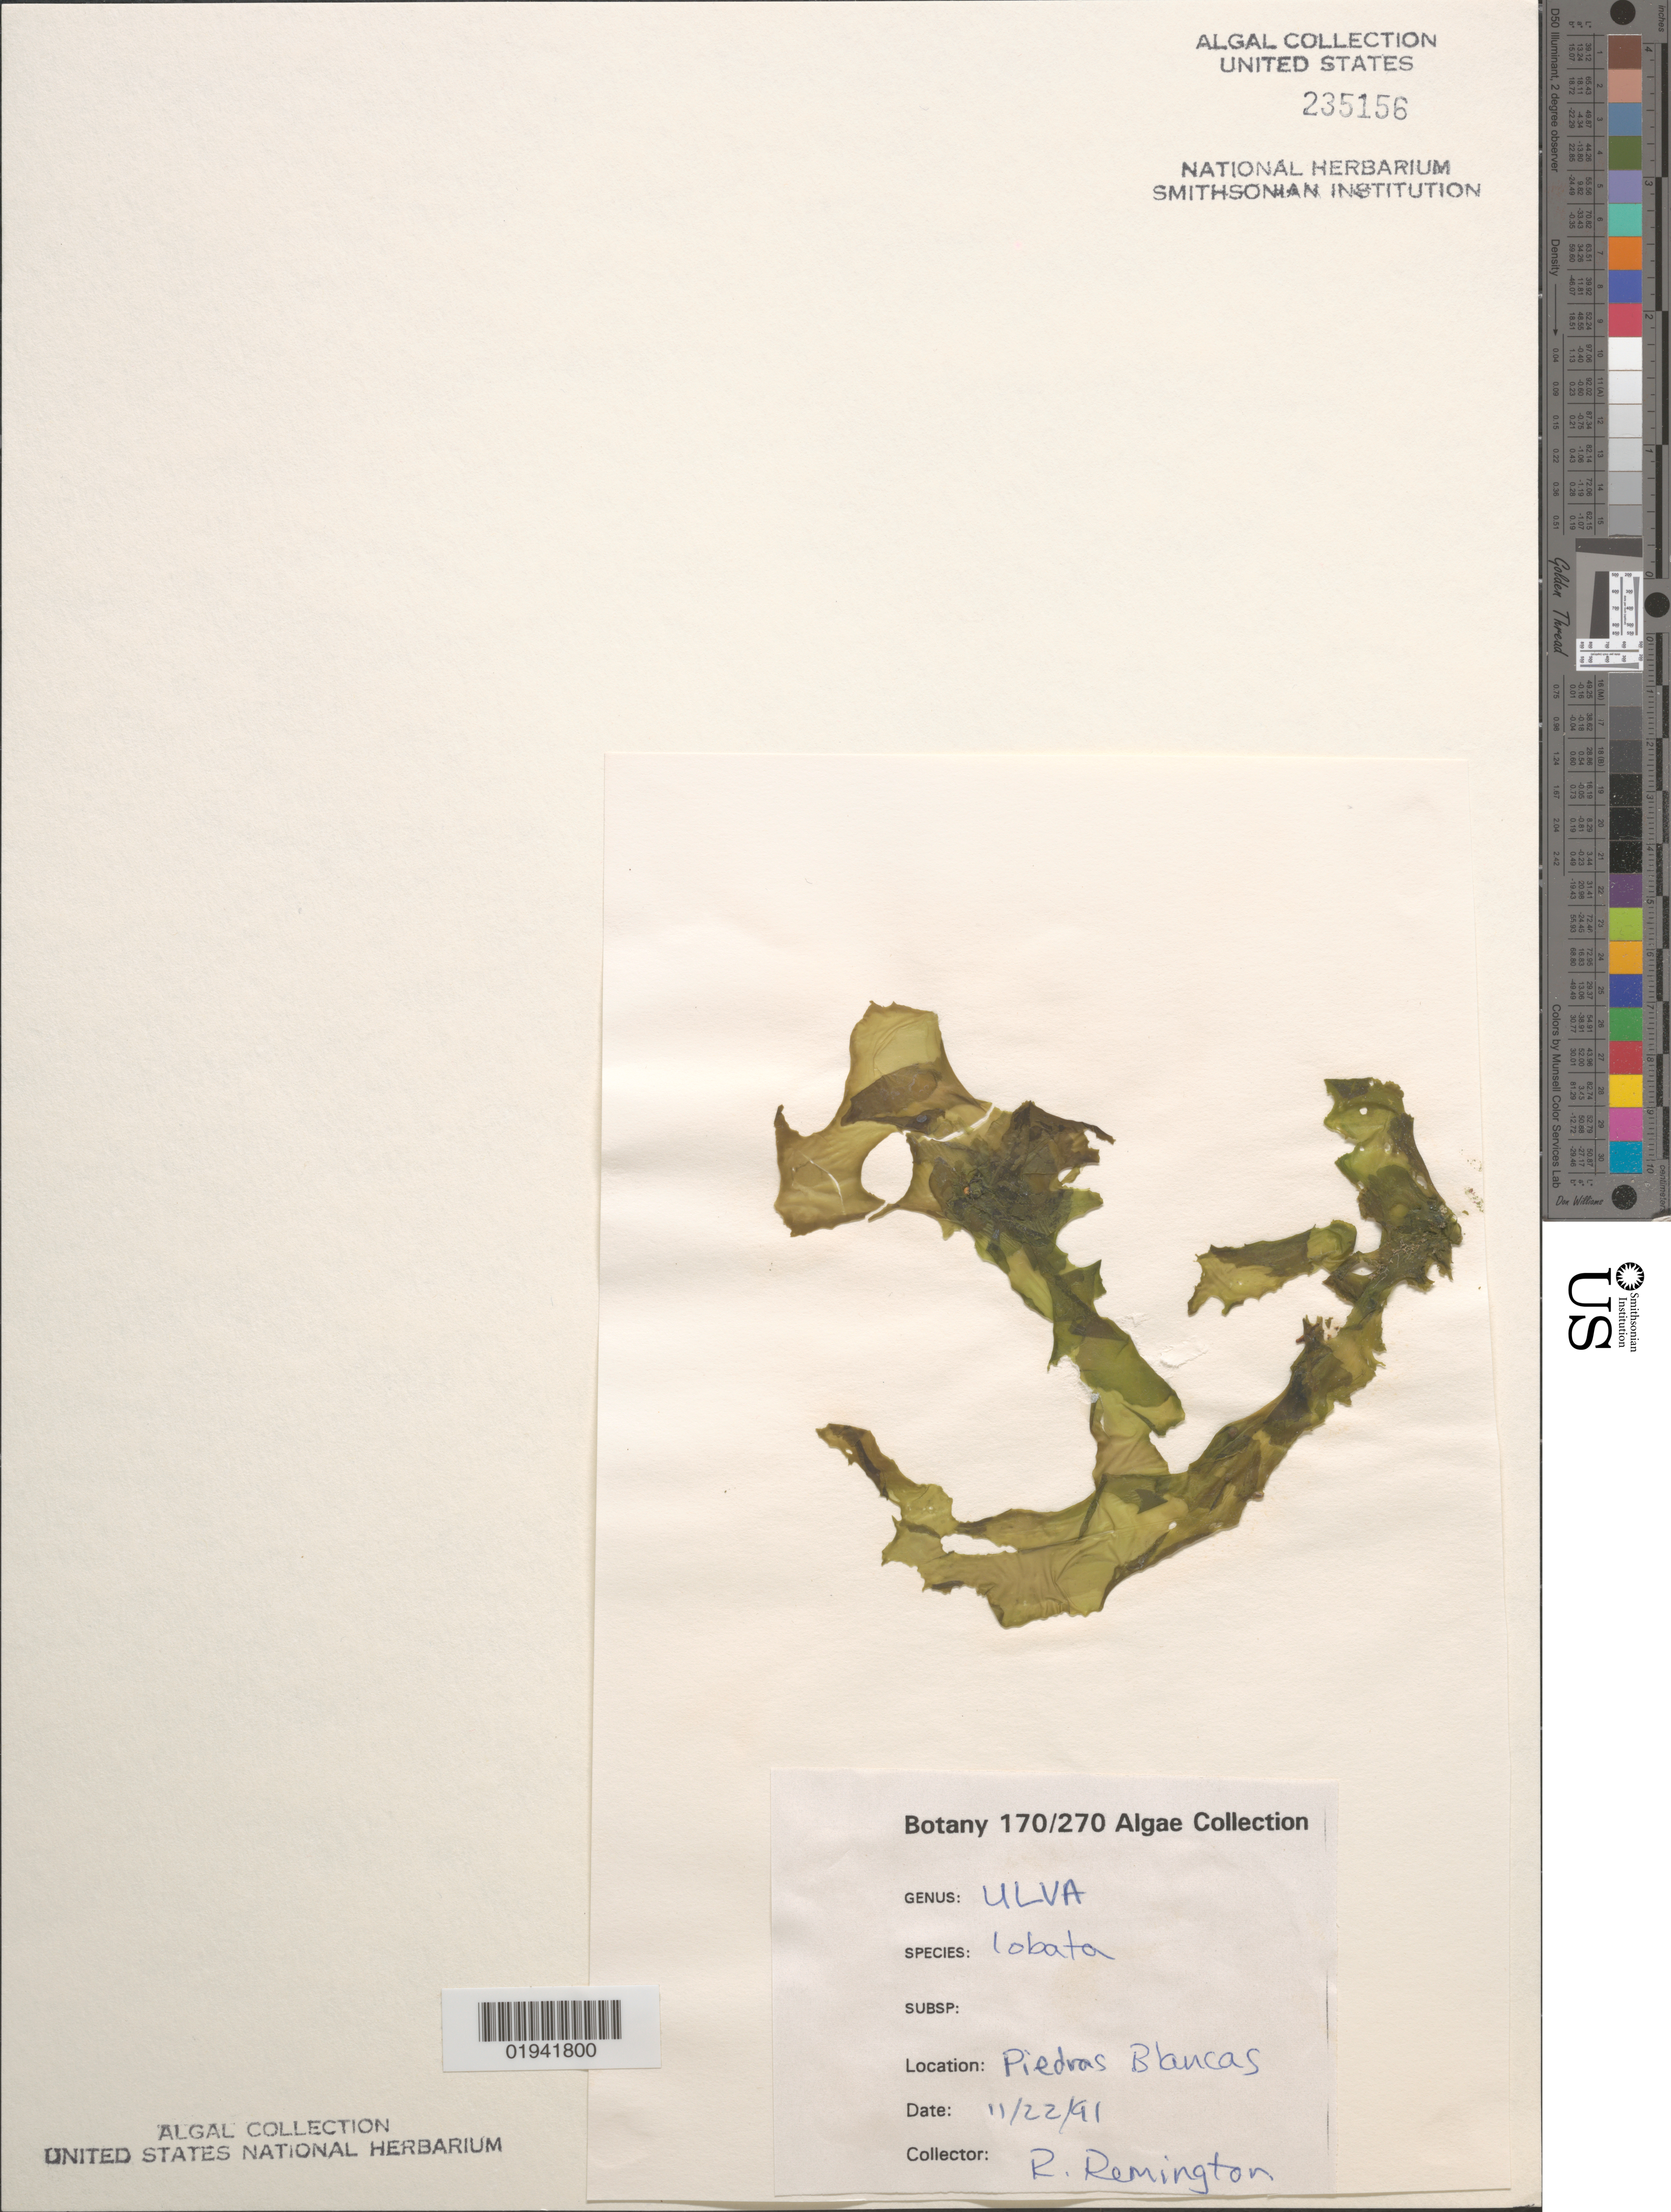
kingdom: Plantae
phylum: Chlorophyta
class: Ulvophyceae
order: Ulvales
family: Ulvaceae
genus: Ulva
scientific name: Ulva lactuca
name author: L.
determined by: Algae name updating Project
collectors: R. Remington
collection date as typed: Transcribed d/m/y: 22/11/91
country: United States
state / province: California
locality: Piedras Blancas.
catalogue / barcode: US 235156